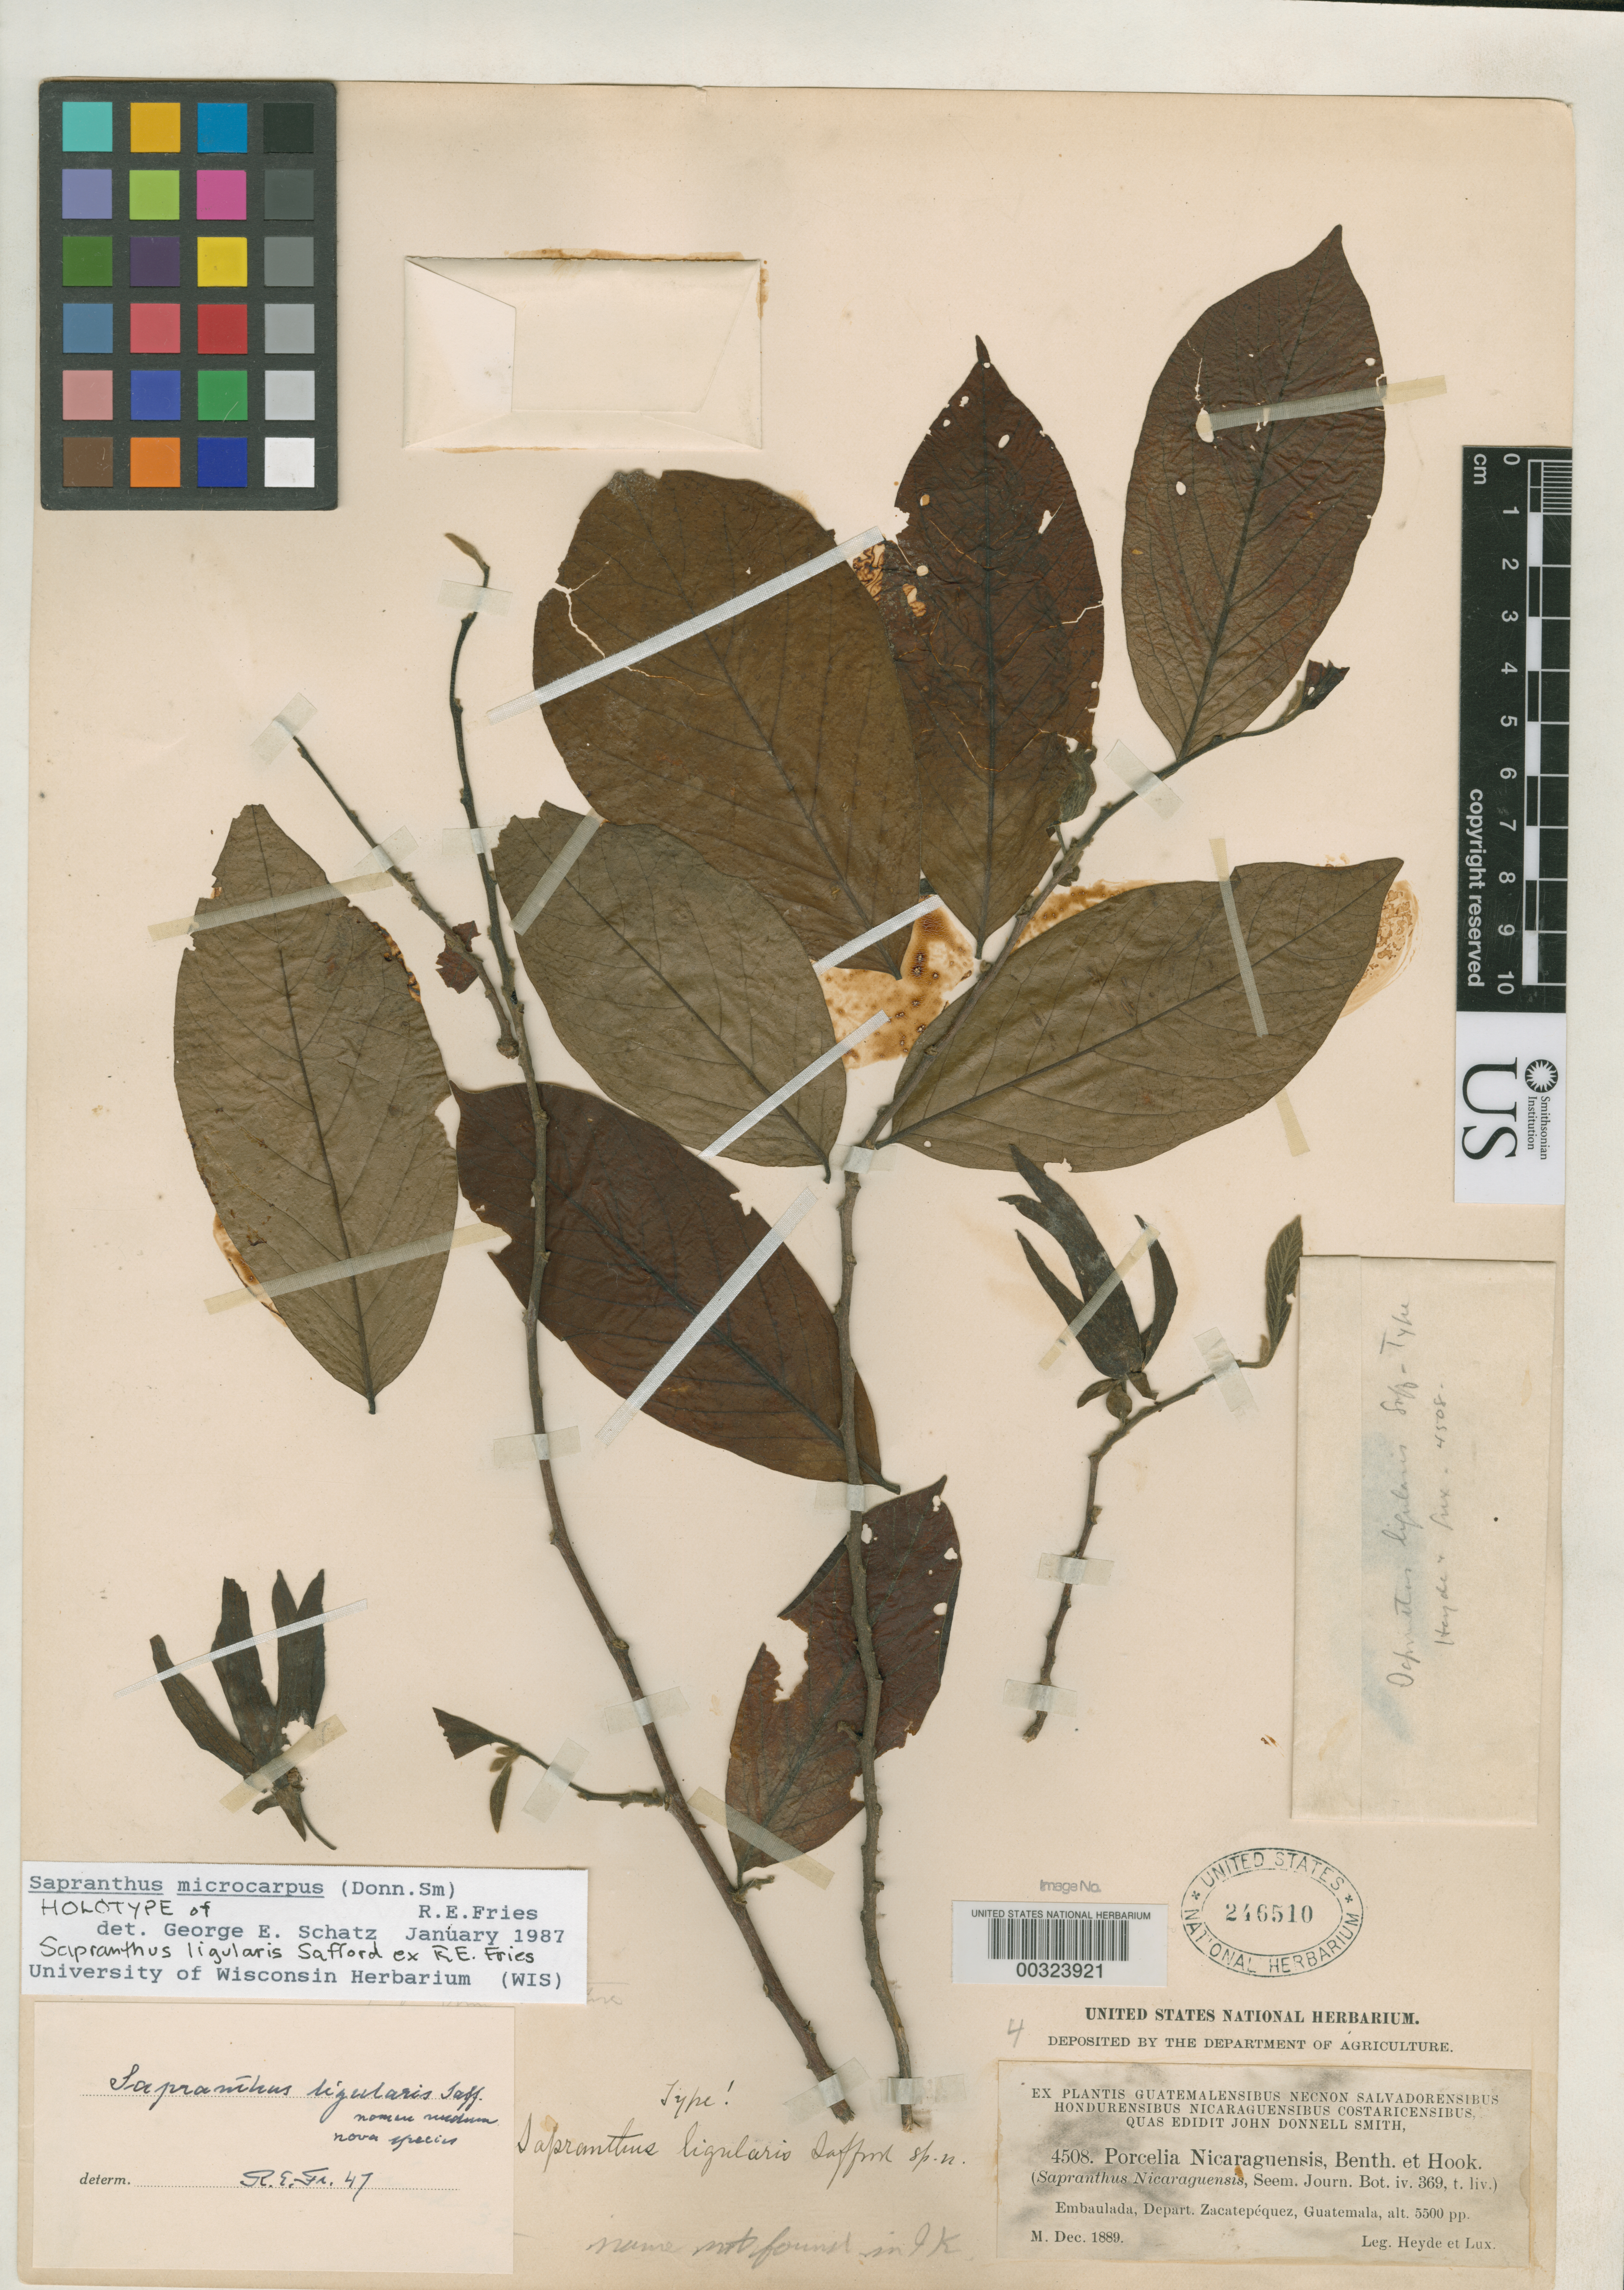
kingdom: Plantae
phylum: Tracheophyta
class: Magnoliopsida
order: Magnoliales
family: Annonaceae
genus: Sapranthus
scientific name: Sapranthus ligularis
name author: Saff. ex R.E. Fr.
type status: Holotype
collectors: E. T. Heyde & E. Lux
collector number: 4508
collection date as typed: Dec 1889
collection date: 1889-12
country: Guatemala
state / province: Sacatepéquez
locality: Embaulada.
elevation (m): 1676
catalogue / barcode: US 246510